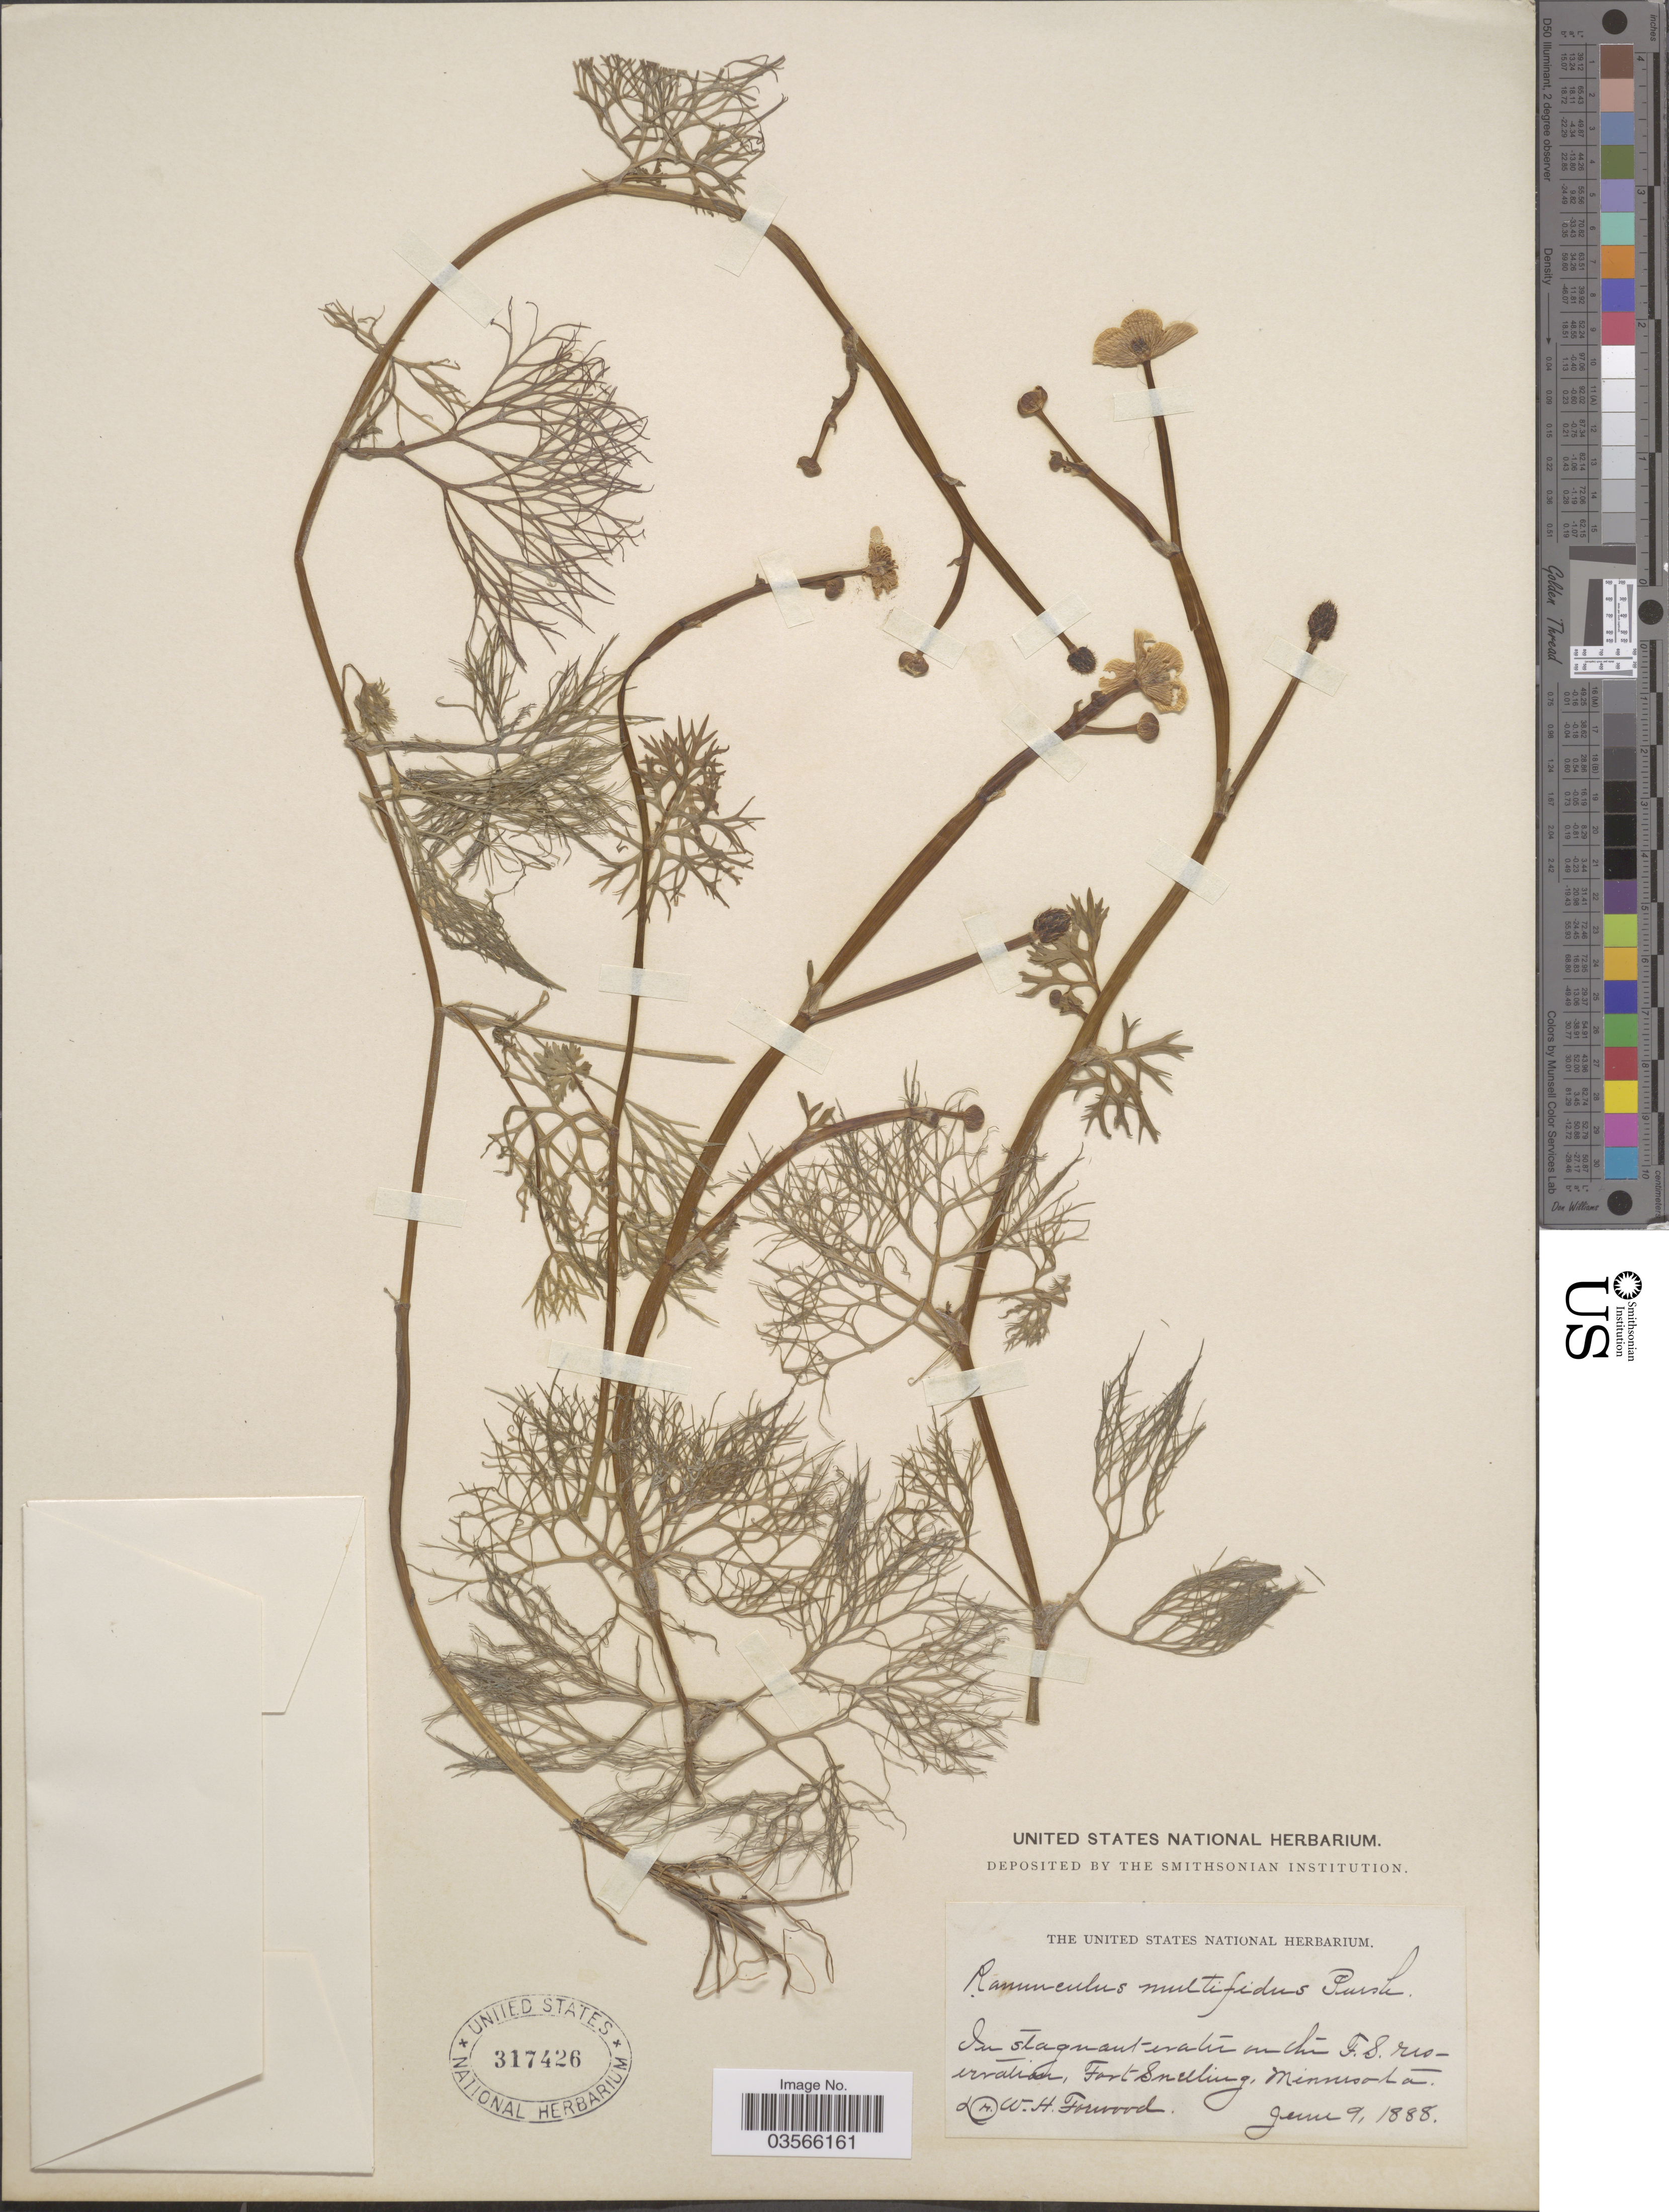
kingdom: Plantae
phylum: Tracheophyta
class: Magnoliopsida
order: Ranunculales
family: Ranunculaceae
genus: Ranunculus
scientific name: Ranunculus flabellaris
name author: Raf.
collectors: W. Forwood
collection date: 1888-06-09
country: United States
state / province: Minnesota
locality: On the F.S. Reservation, Fort Snelling.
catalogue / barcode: US 317426